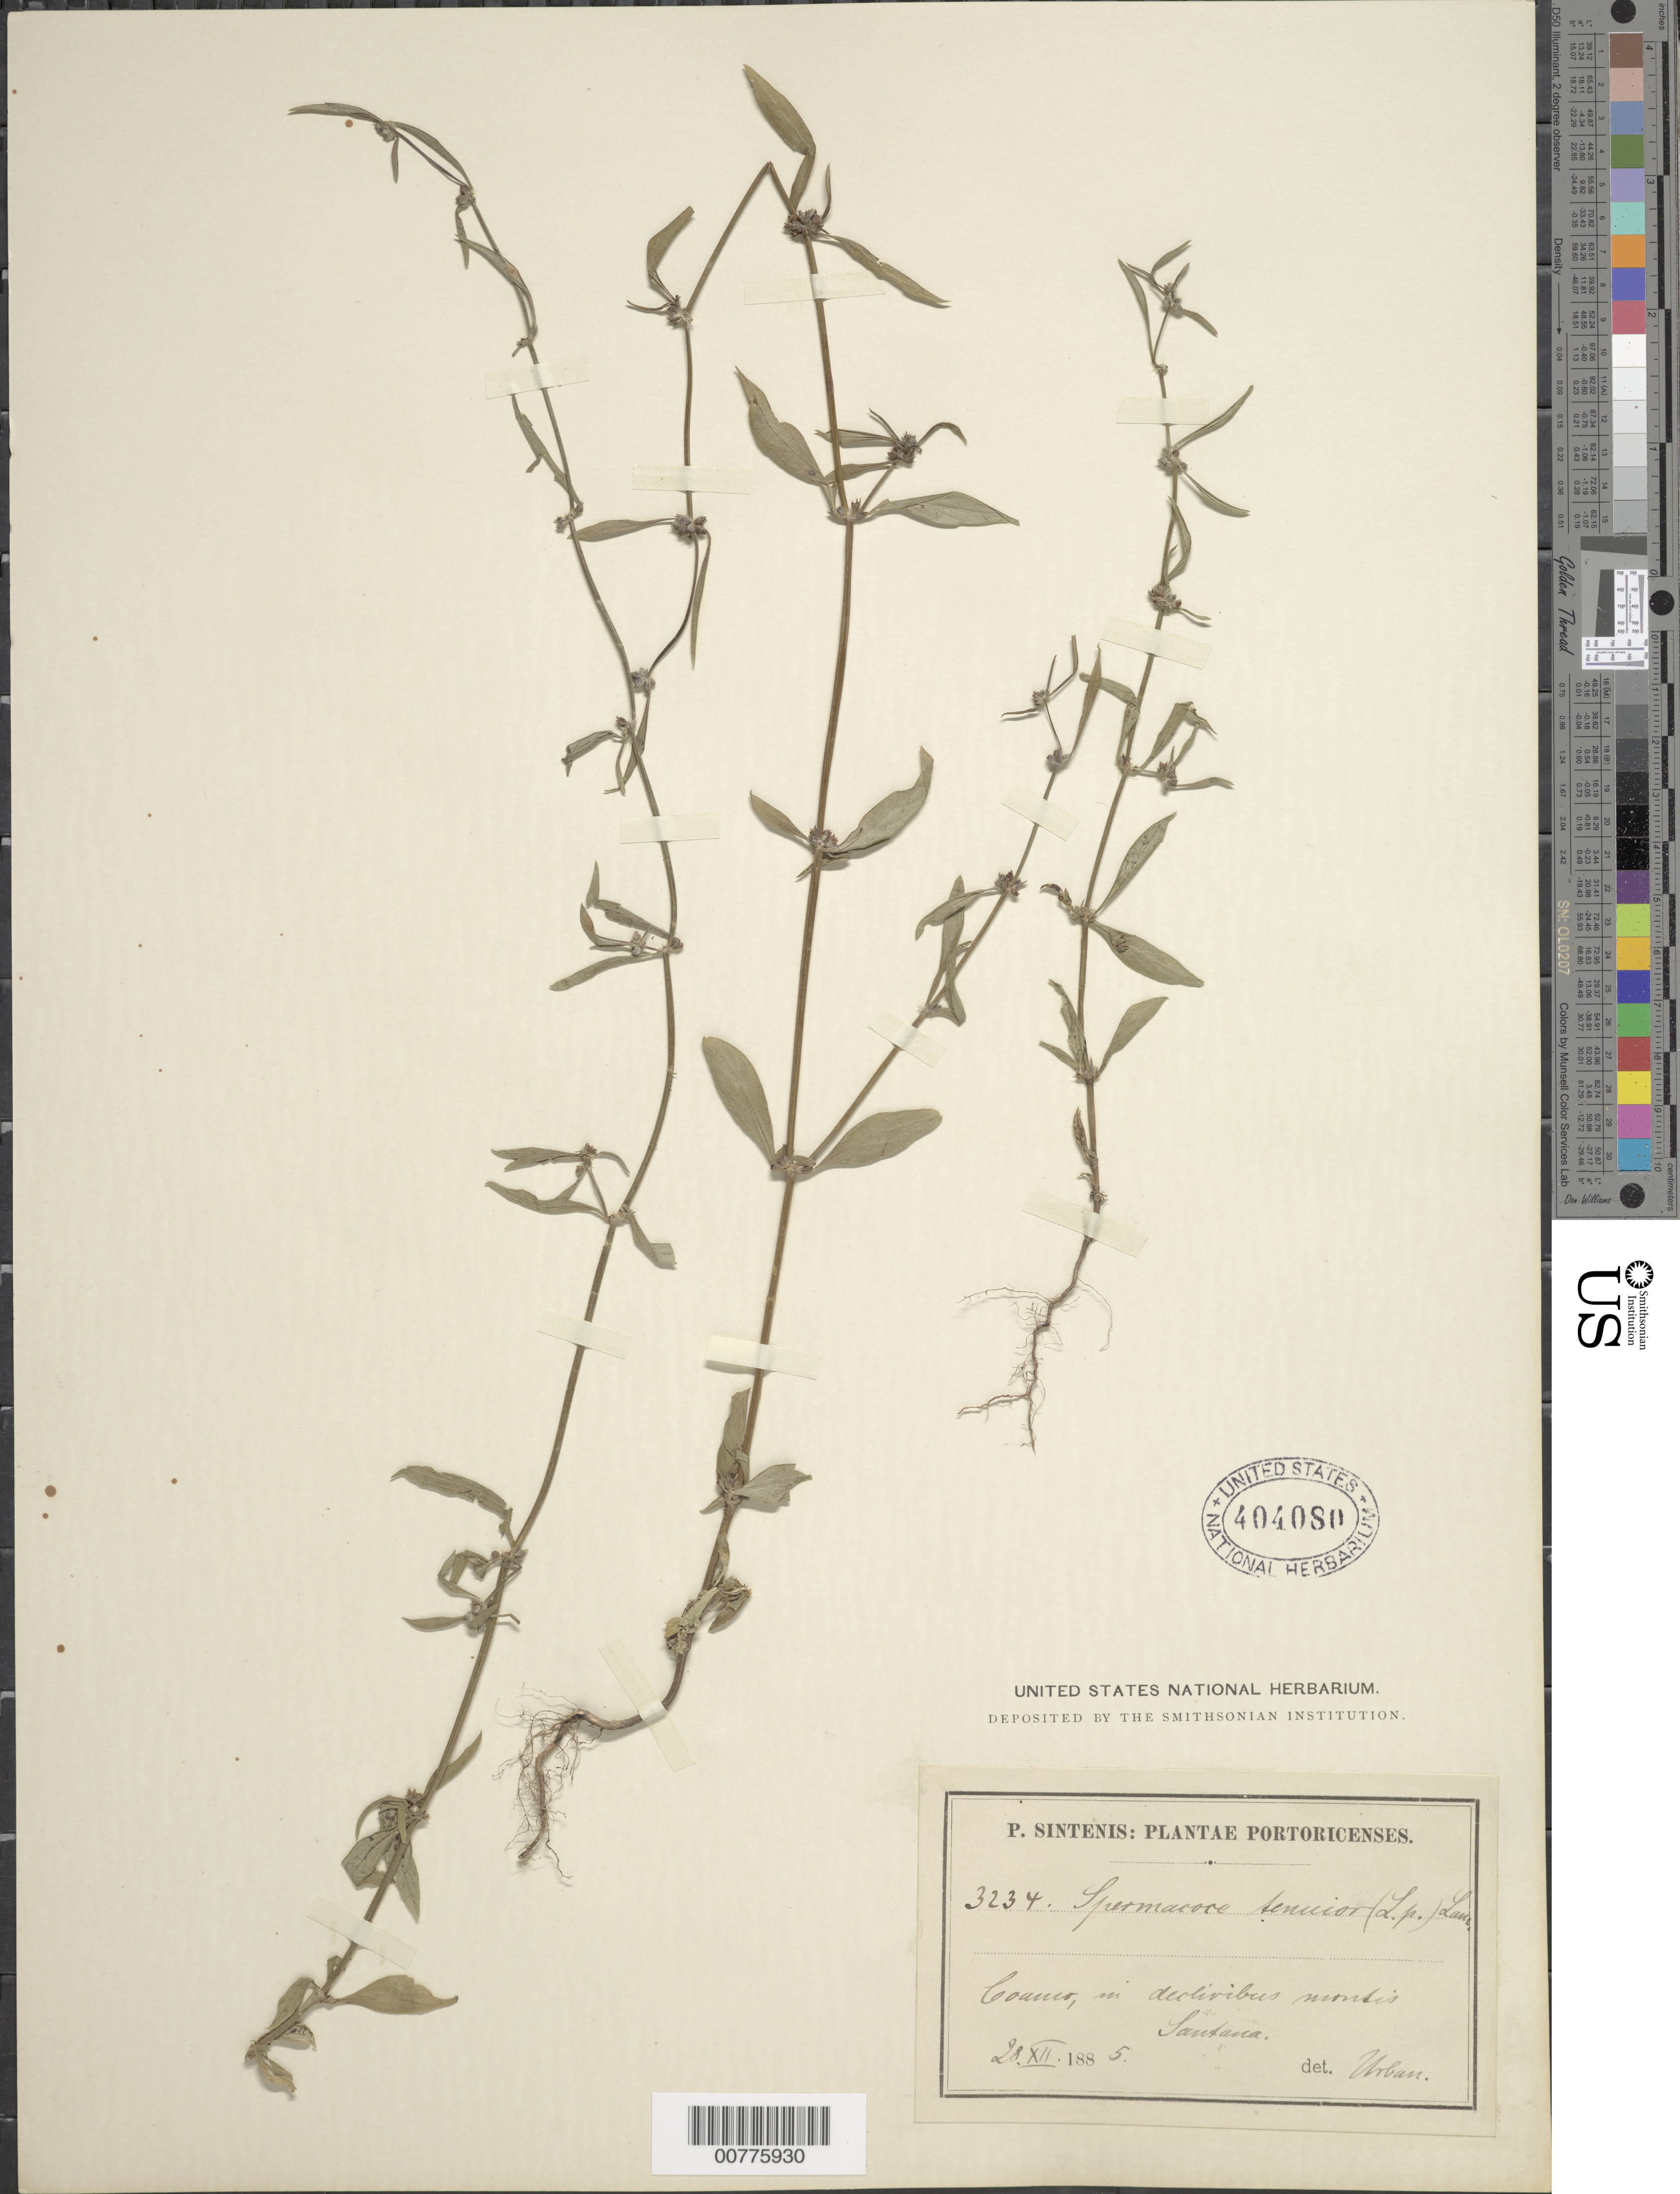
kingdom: Plantae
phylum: Tracheophyta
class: Magnoliopsida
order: Gentianales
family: Rubiaceae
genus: Spermacoce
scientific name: Spermacoce tenuior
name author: L.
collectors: P. Sintenis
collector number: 3234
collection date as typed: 28 Dec 1885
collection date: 1885-12-28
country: Puerto Rico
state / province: Coamo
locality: Coamo, in declivibus montis Santana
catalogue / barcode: US 404080